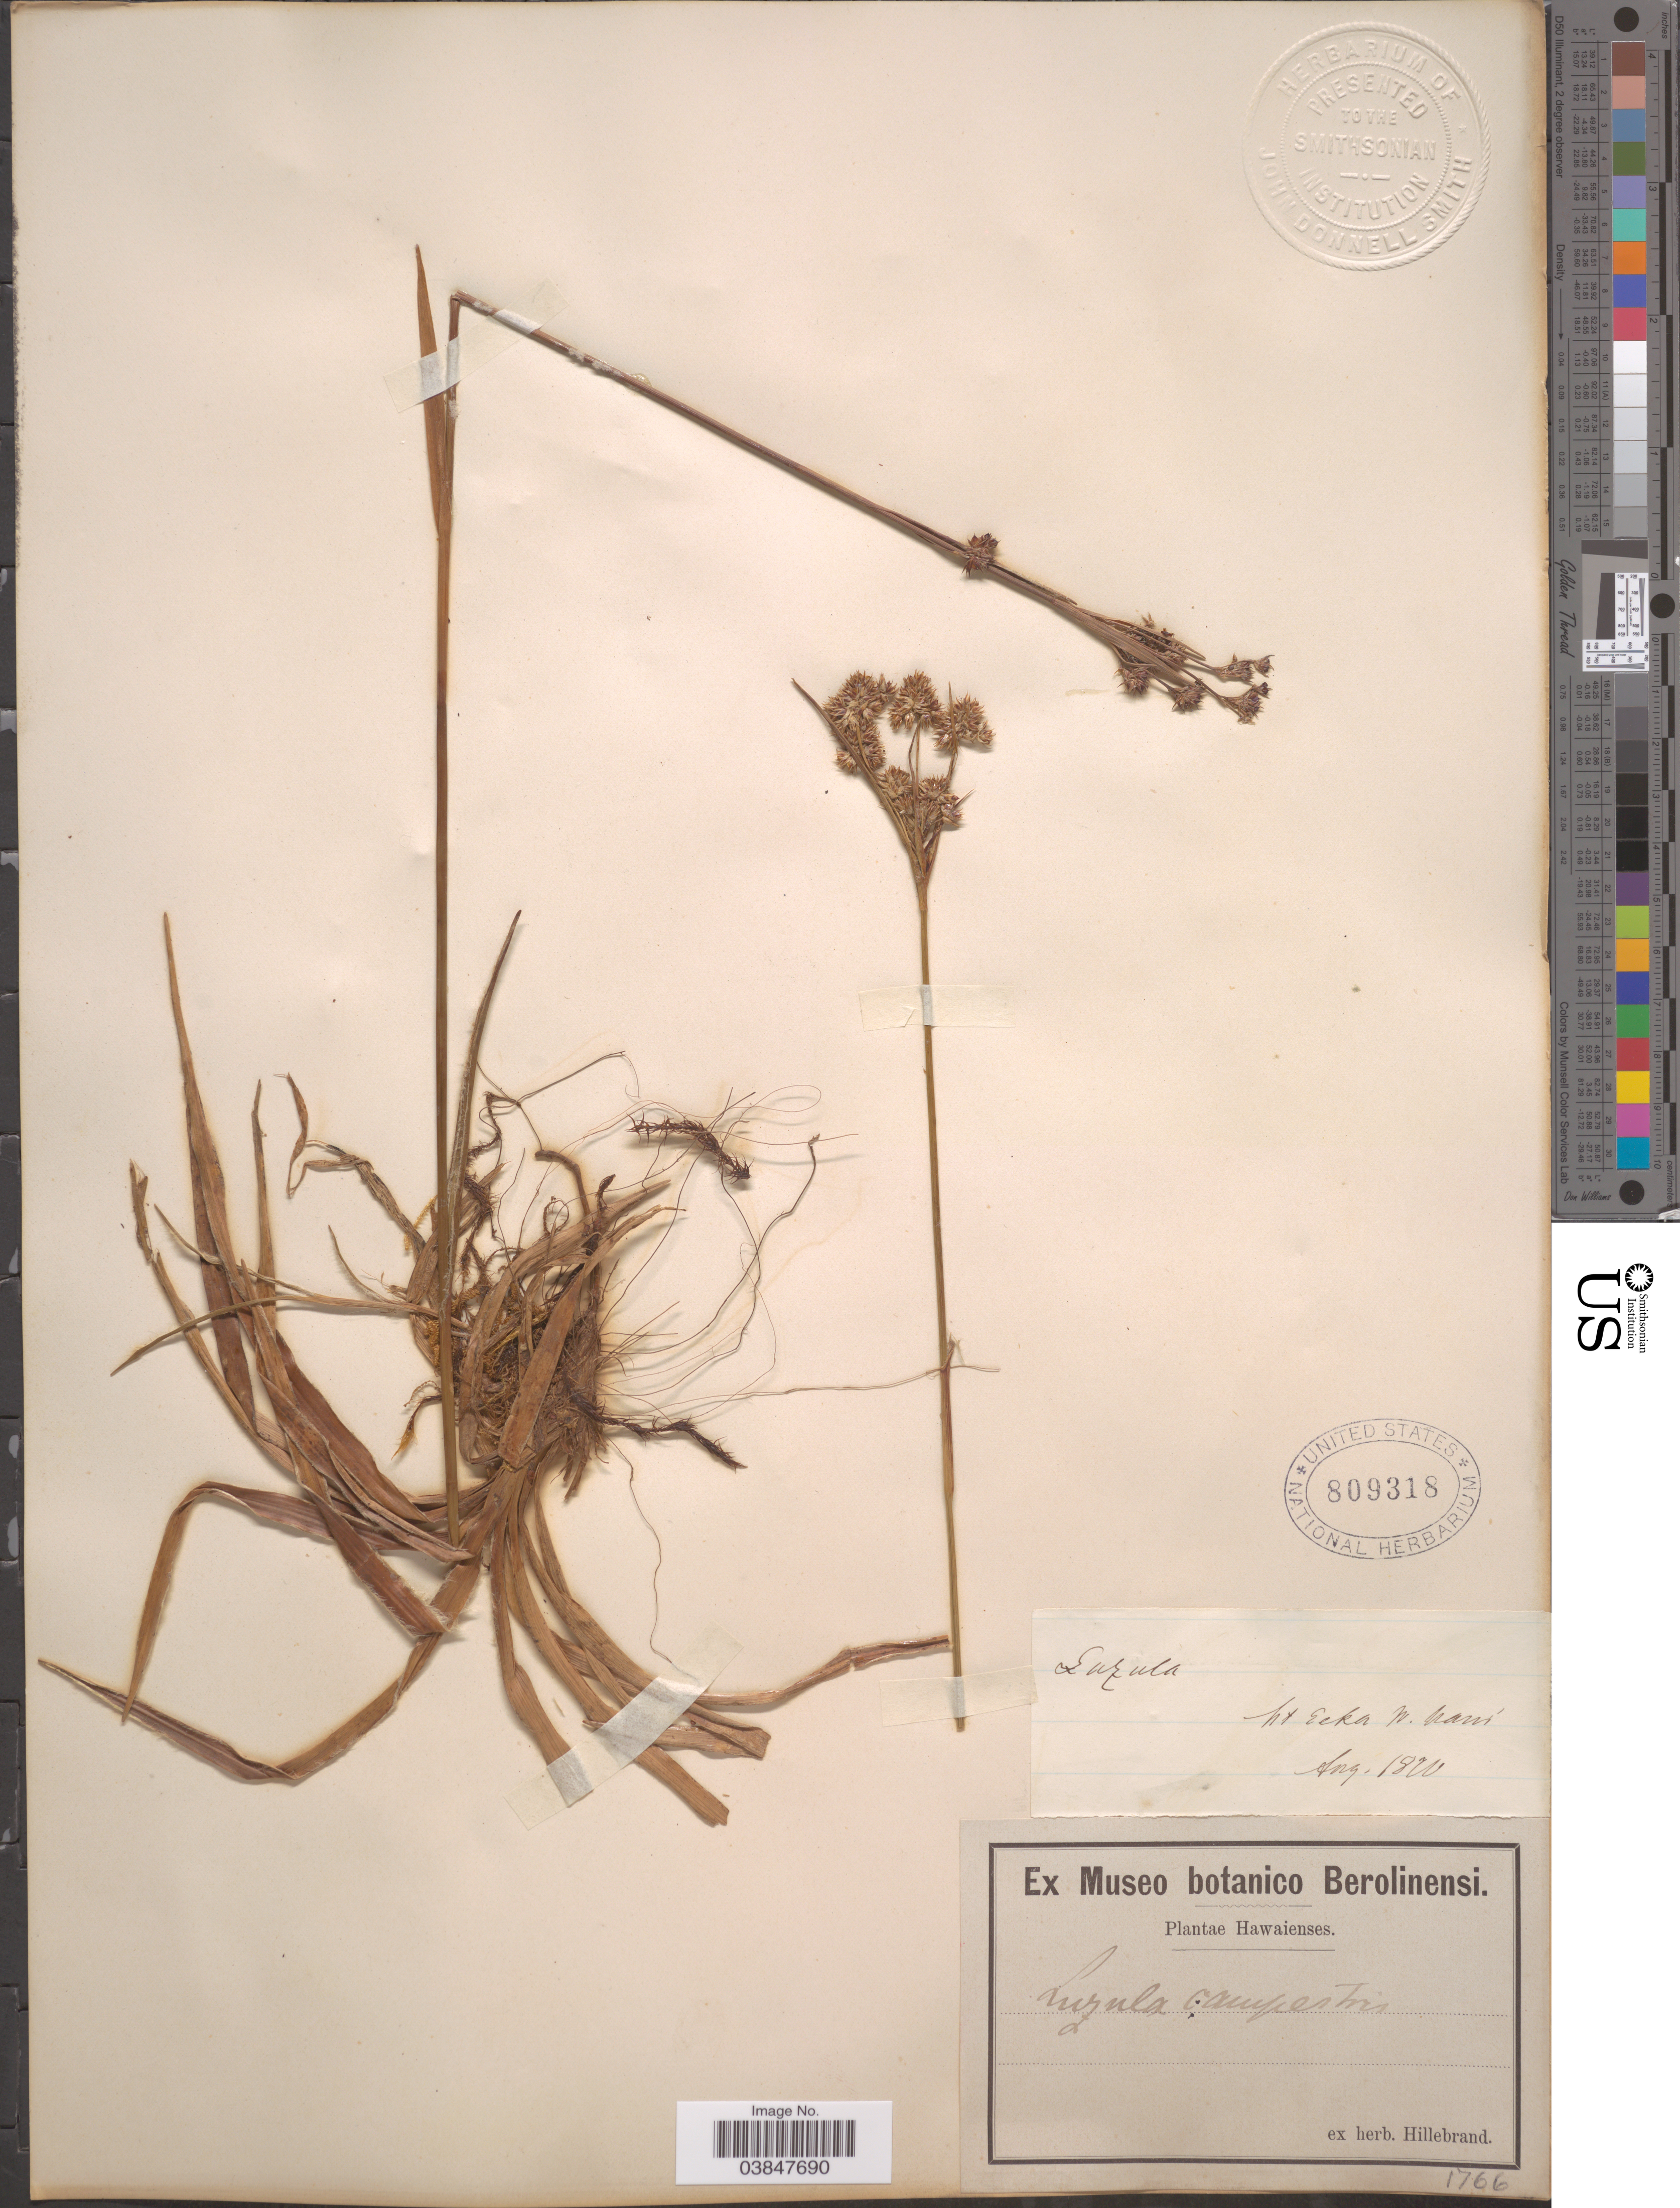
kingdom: Plantae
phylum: Tracheophyta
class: Liliopsida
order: Poales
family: Juncaceae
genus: Luzula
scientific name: Luzula campestris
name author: (L.) DC.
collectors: W. Hillebrand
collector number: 1766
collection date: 1870-08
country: United States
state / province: Hawaii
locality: Hawaienses.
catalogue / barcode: US 809318